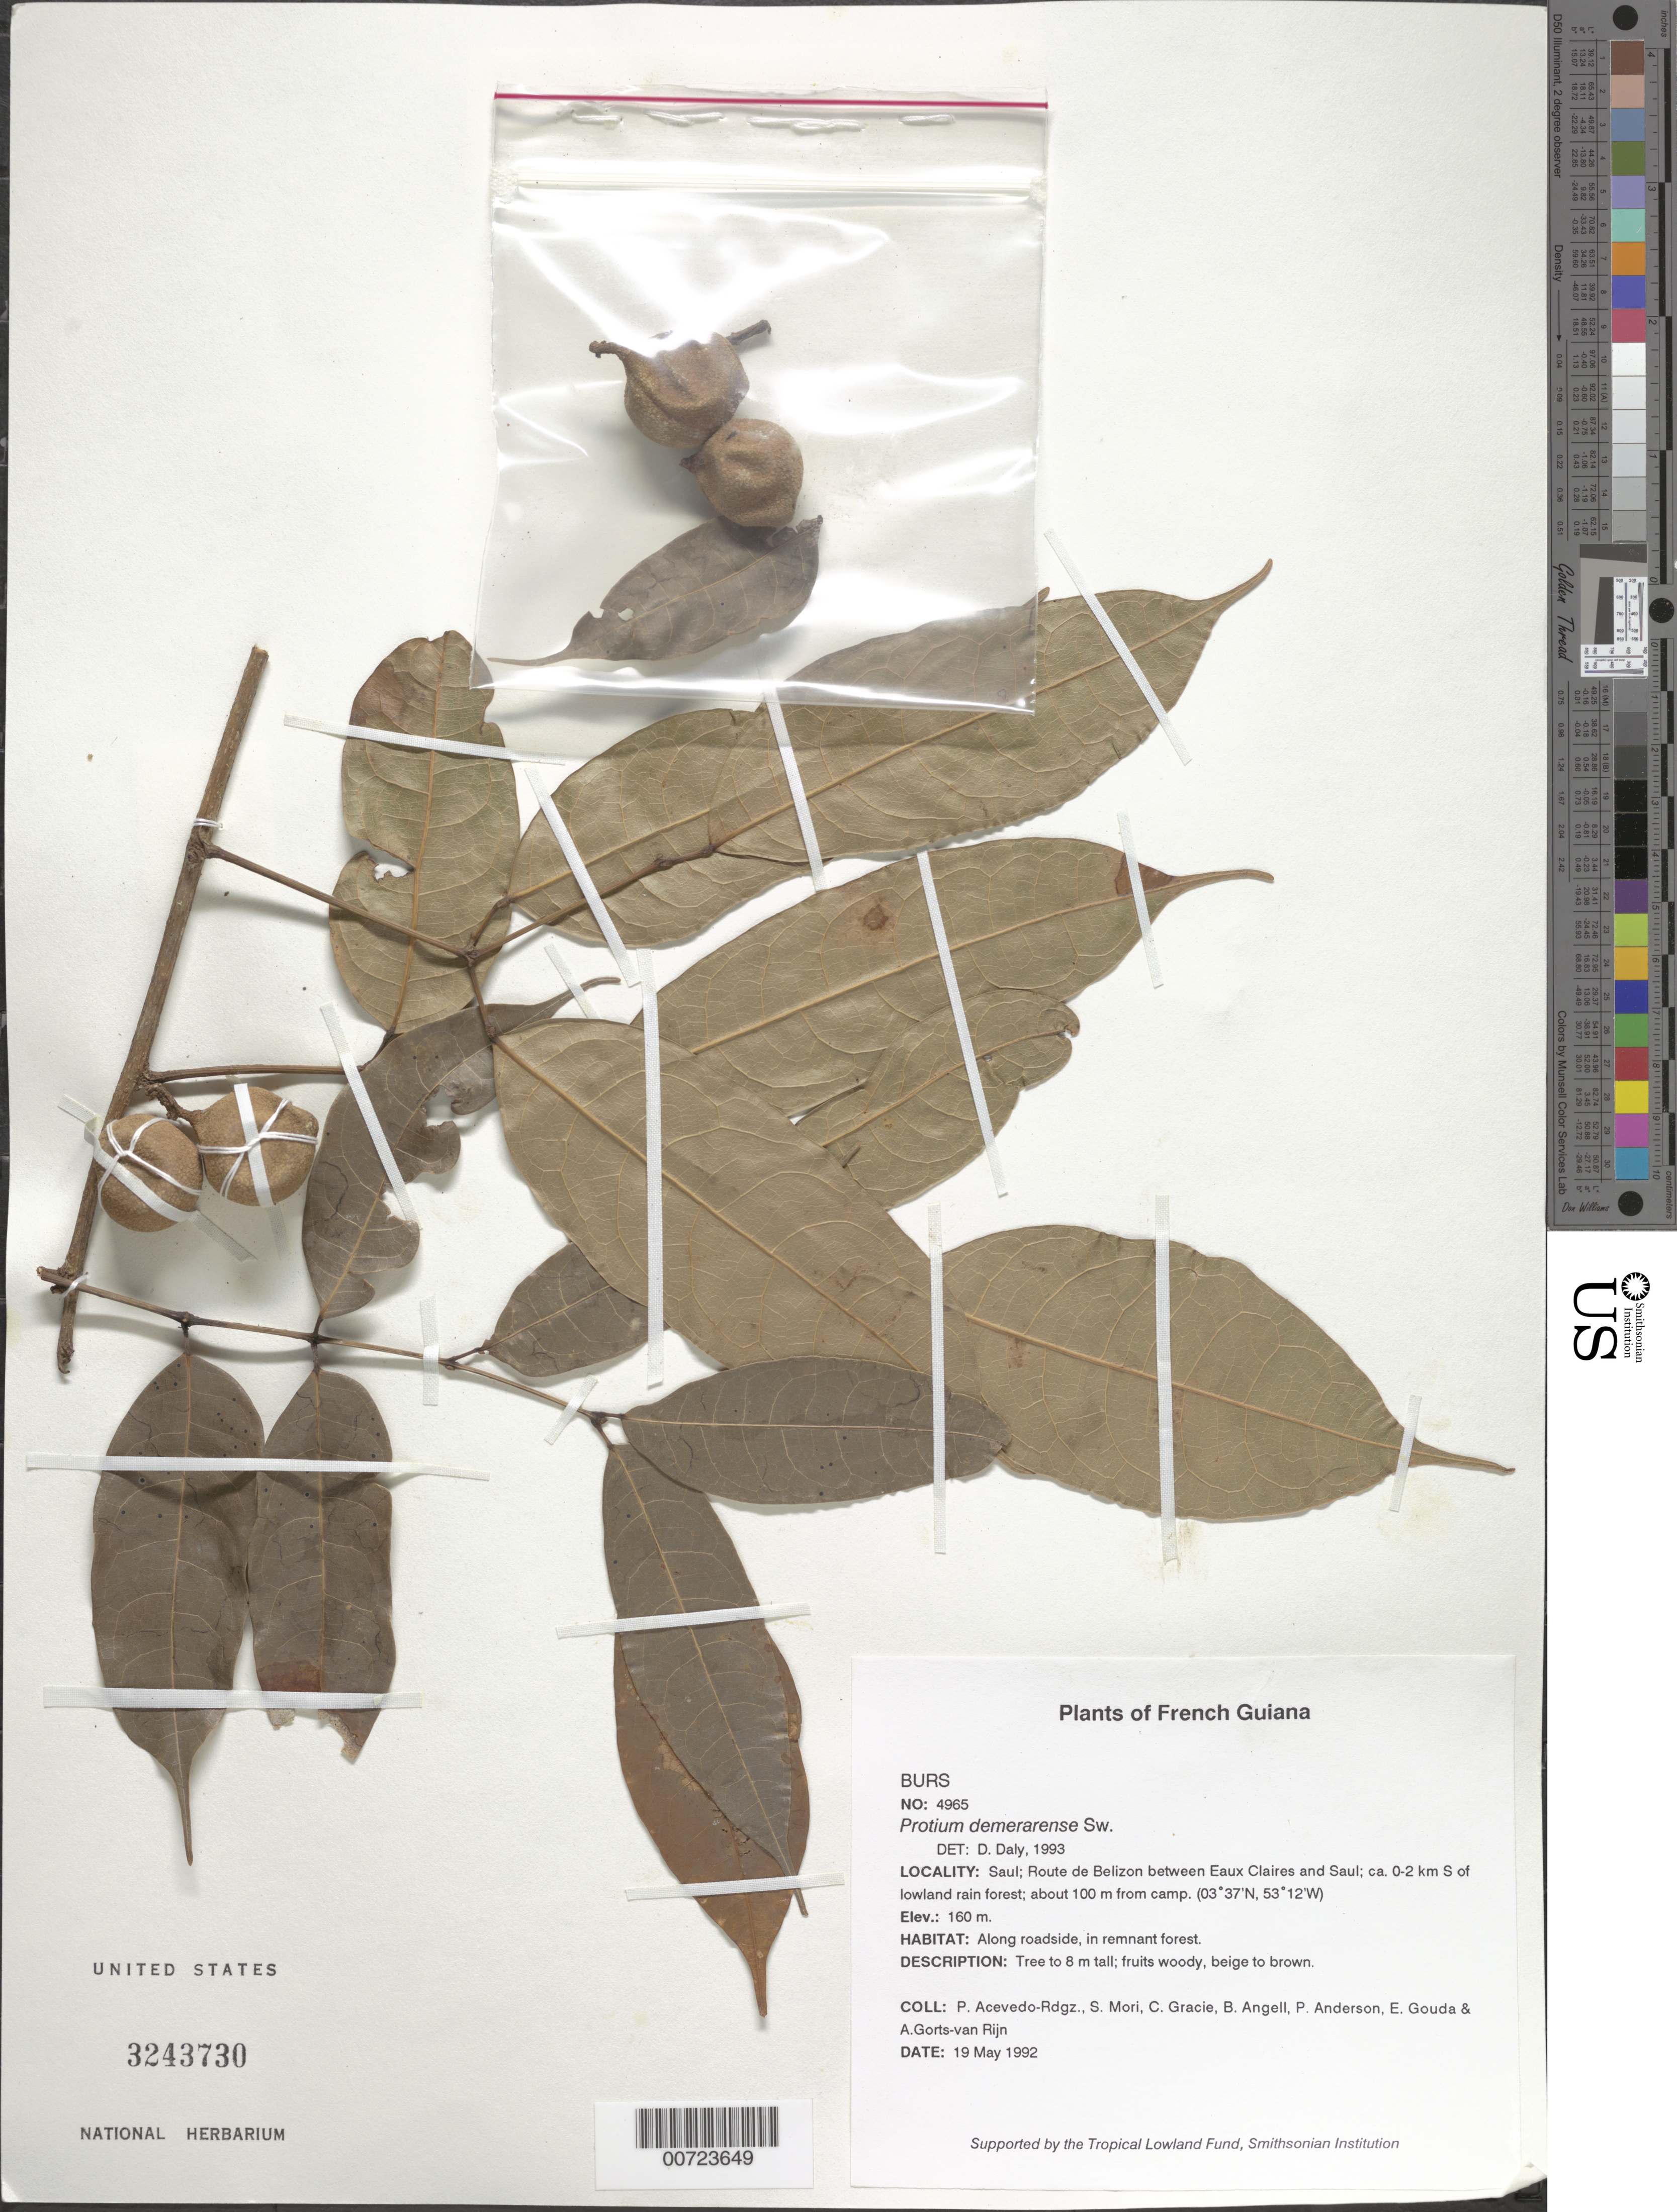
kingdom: Plantae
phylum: Tracheophyta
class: Magnoliopsida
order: Sapindales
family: Burseraceae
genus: Protium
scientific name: Protium demerarense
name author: Swart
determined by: Daly, D. C.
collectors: P. Acevedo-Rodr., S. Mori, C. A. Gracie, Bobbi Angell, P. Anderson, E. J. Gouda & A. .R. A. Görts-van Rijn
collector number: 4965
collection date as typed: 19 May 1992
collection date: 1992-05-19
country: French Guiana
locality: Saul; Route de Belizon between Eaux Claires and Saul; ca. 0-2 km S of lowland rain forest; about 100 m from camp.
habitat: Along roadside, in remnant forest.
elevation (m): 160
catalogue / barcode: US 3243730